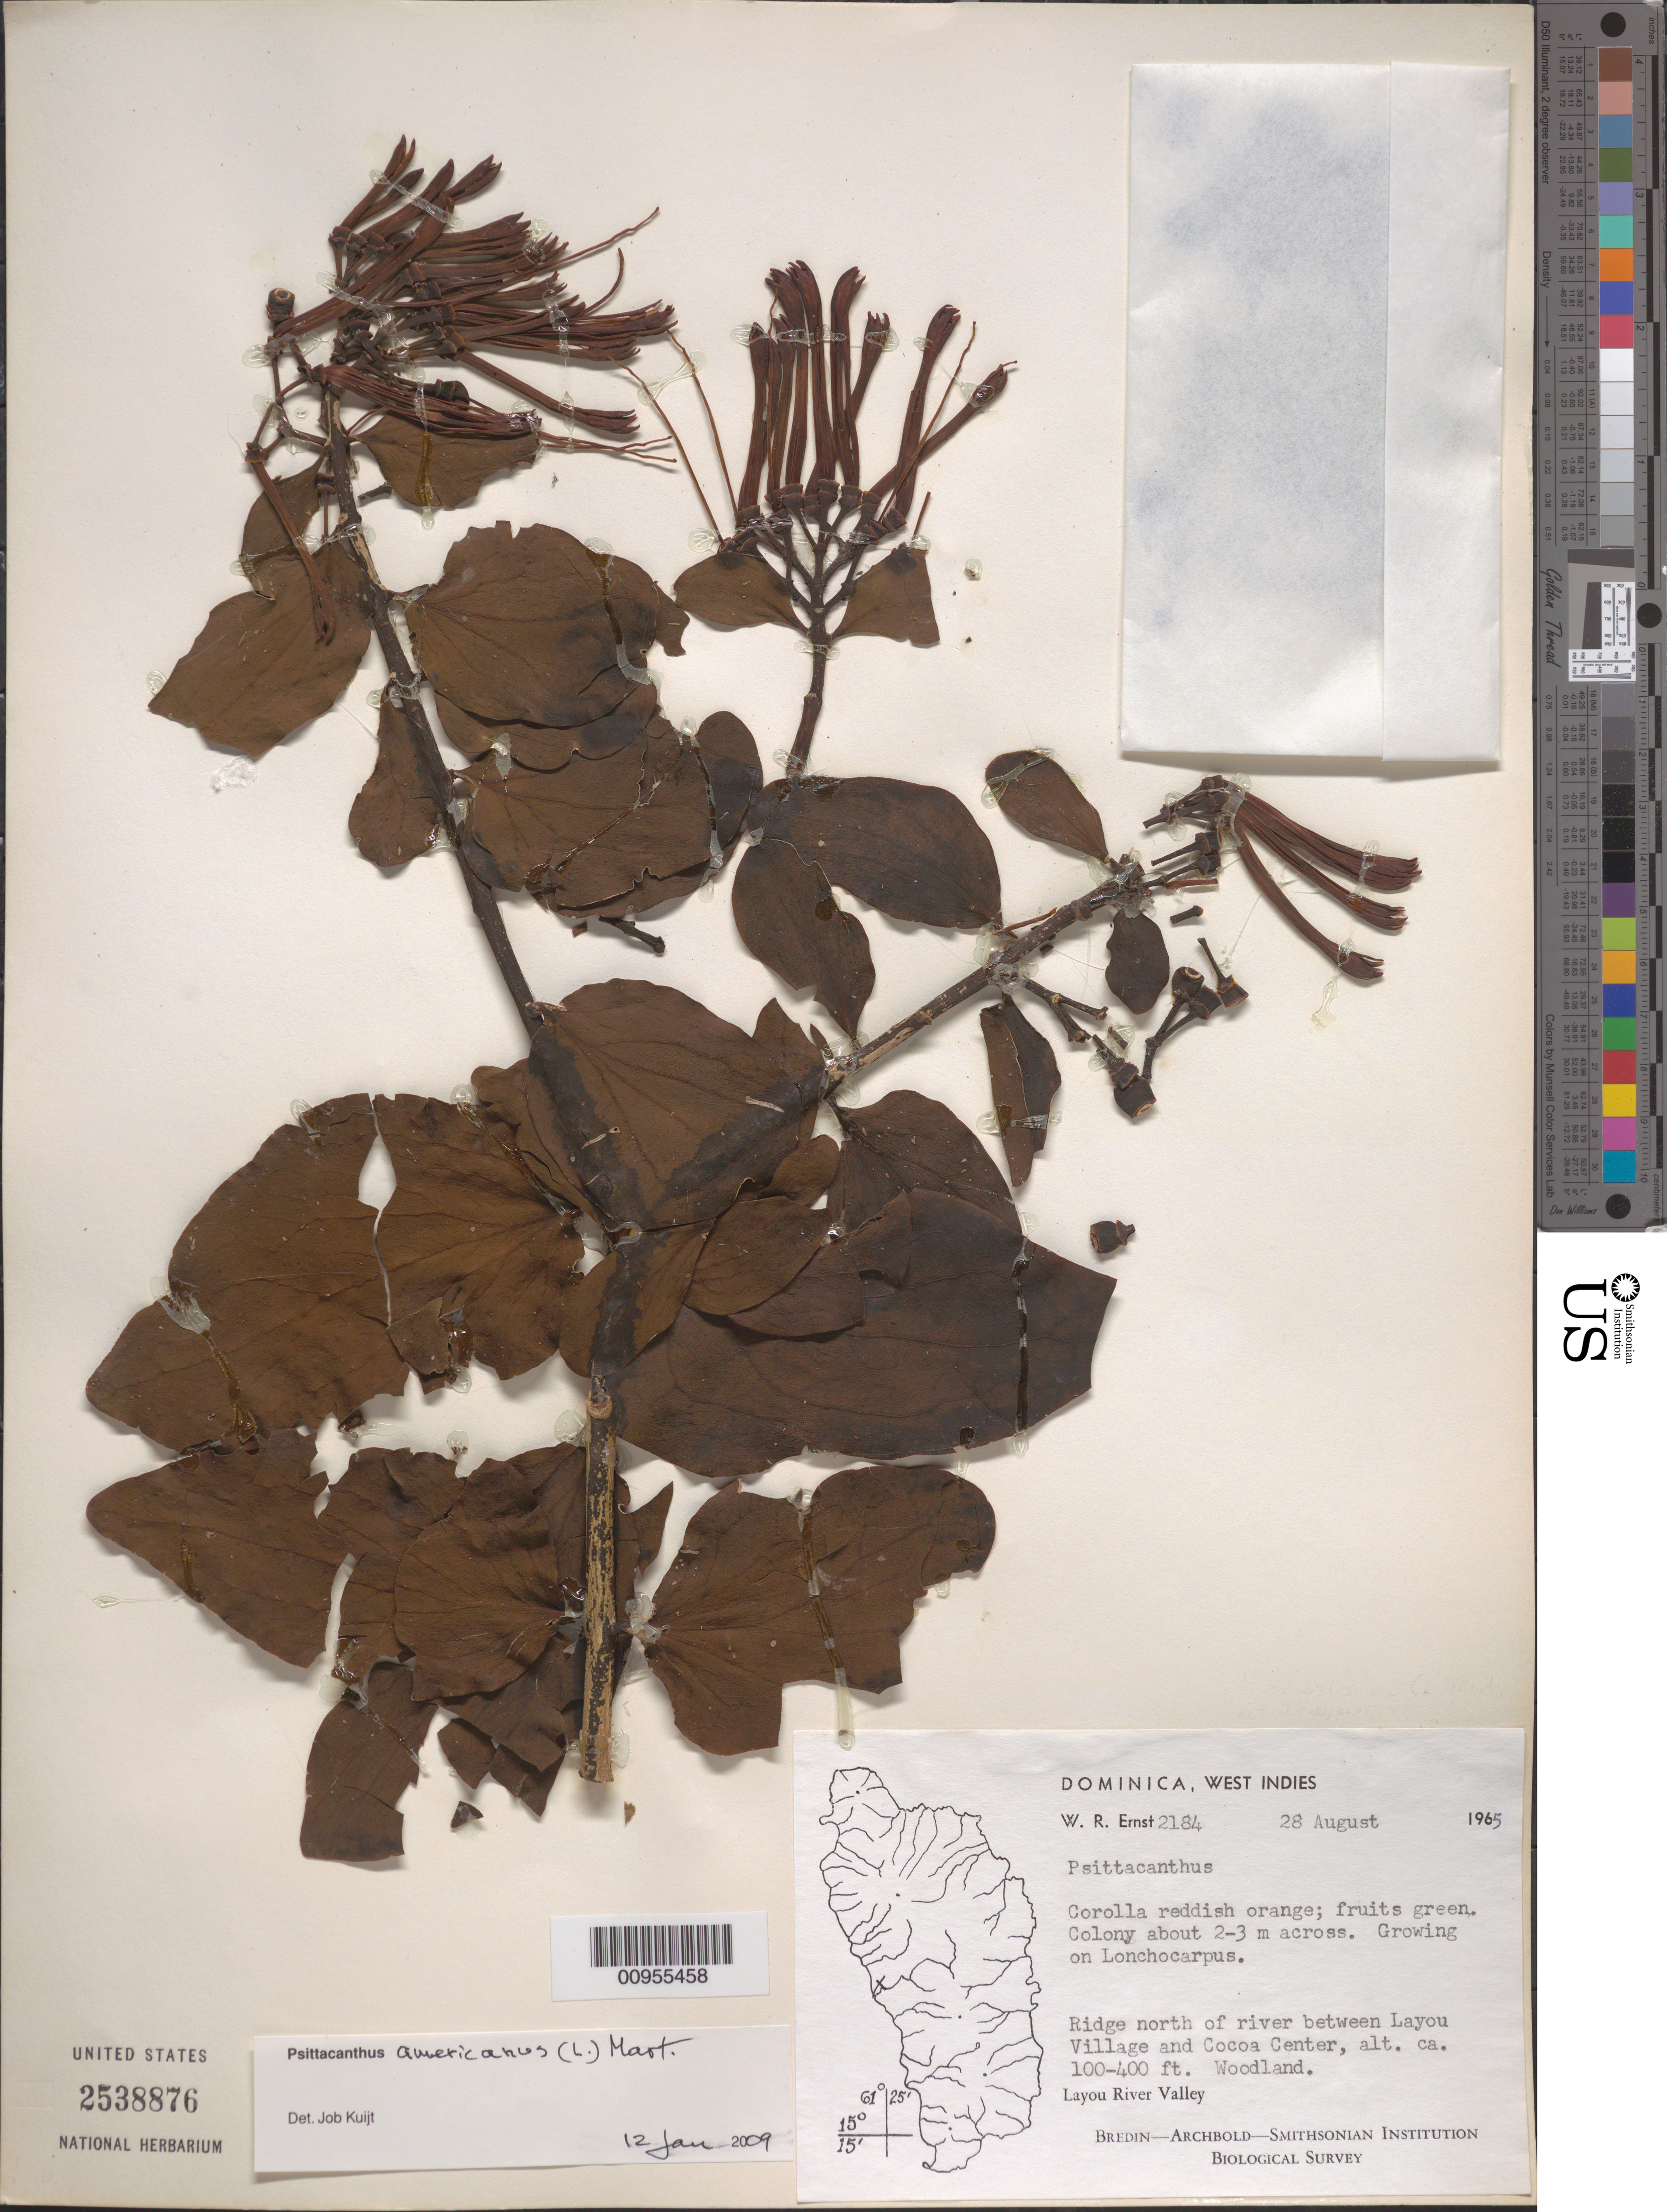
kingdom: Plantae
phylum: Tracheophyta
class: Magnoliopsida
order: Santalales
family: Loranthaceae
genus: Psittacanthus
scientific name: Psittacanthus americanus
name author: (L.) Mart.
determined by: Kuijt, Job, (CANADA)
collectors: W. R. Ernst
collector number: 2184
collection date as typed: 28 Aug 1965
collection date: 1965-08-28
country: Dominica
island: Dominica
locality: Ridge north of river etween Layou Village and Cocoa Center; Layou River Valley.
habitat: Woodland. Growing on Lonchocarpus.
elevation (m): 30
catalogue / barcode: US 2538876